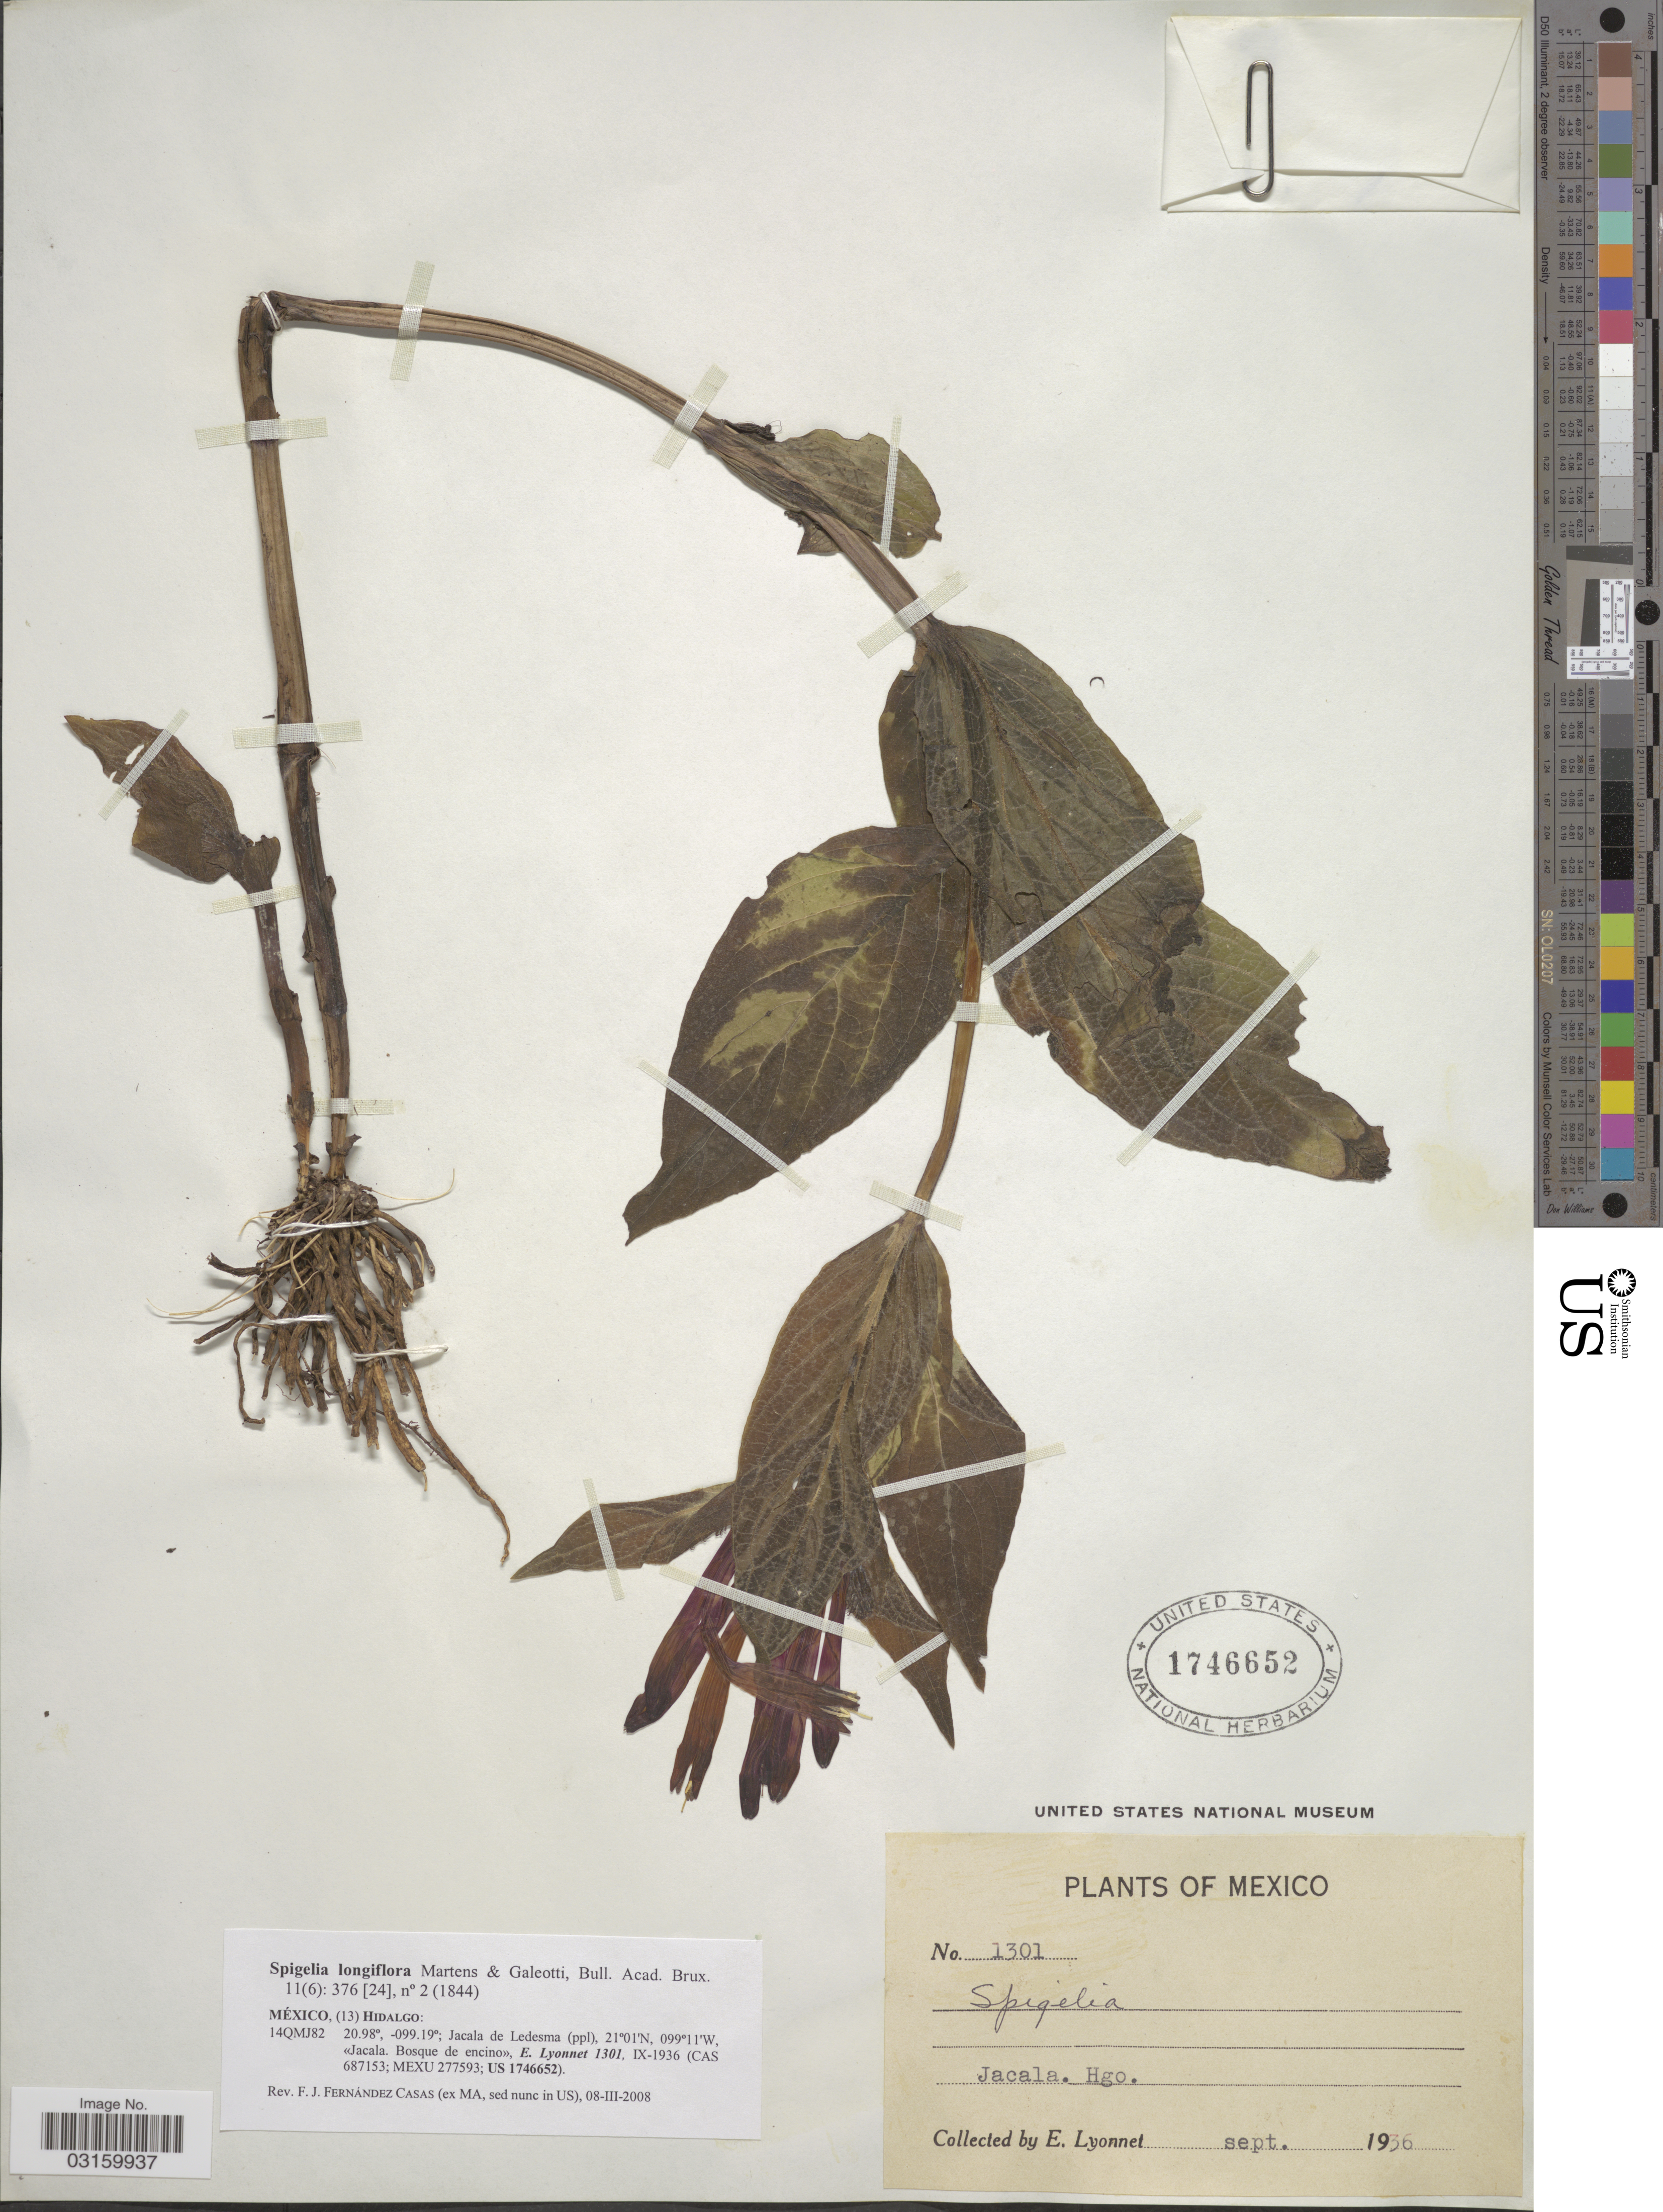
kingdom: Plantae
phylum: Tracheophyta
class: Magnoliopsida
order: Gentianales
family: Loganiaceae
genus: Spigelia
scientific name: Spigelia speciosa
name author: Kunth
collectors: E. Lyonnet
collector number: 1301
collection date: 1936-09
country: Mexico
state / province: Hidalgo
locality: Jacala.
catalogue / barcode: US 1746652